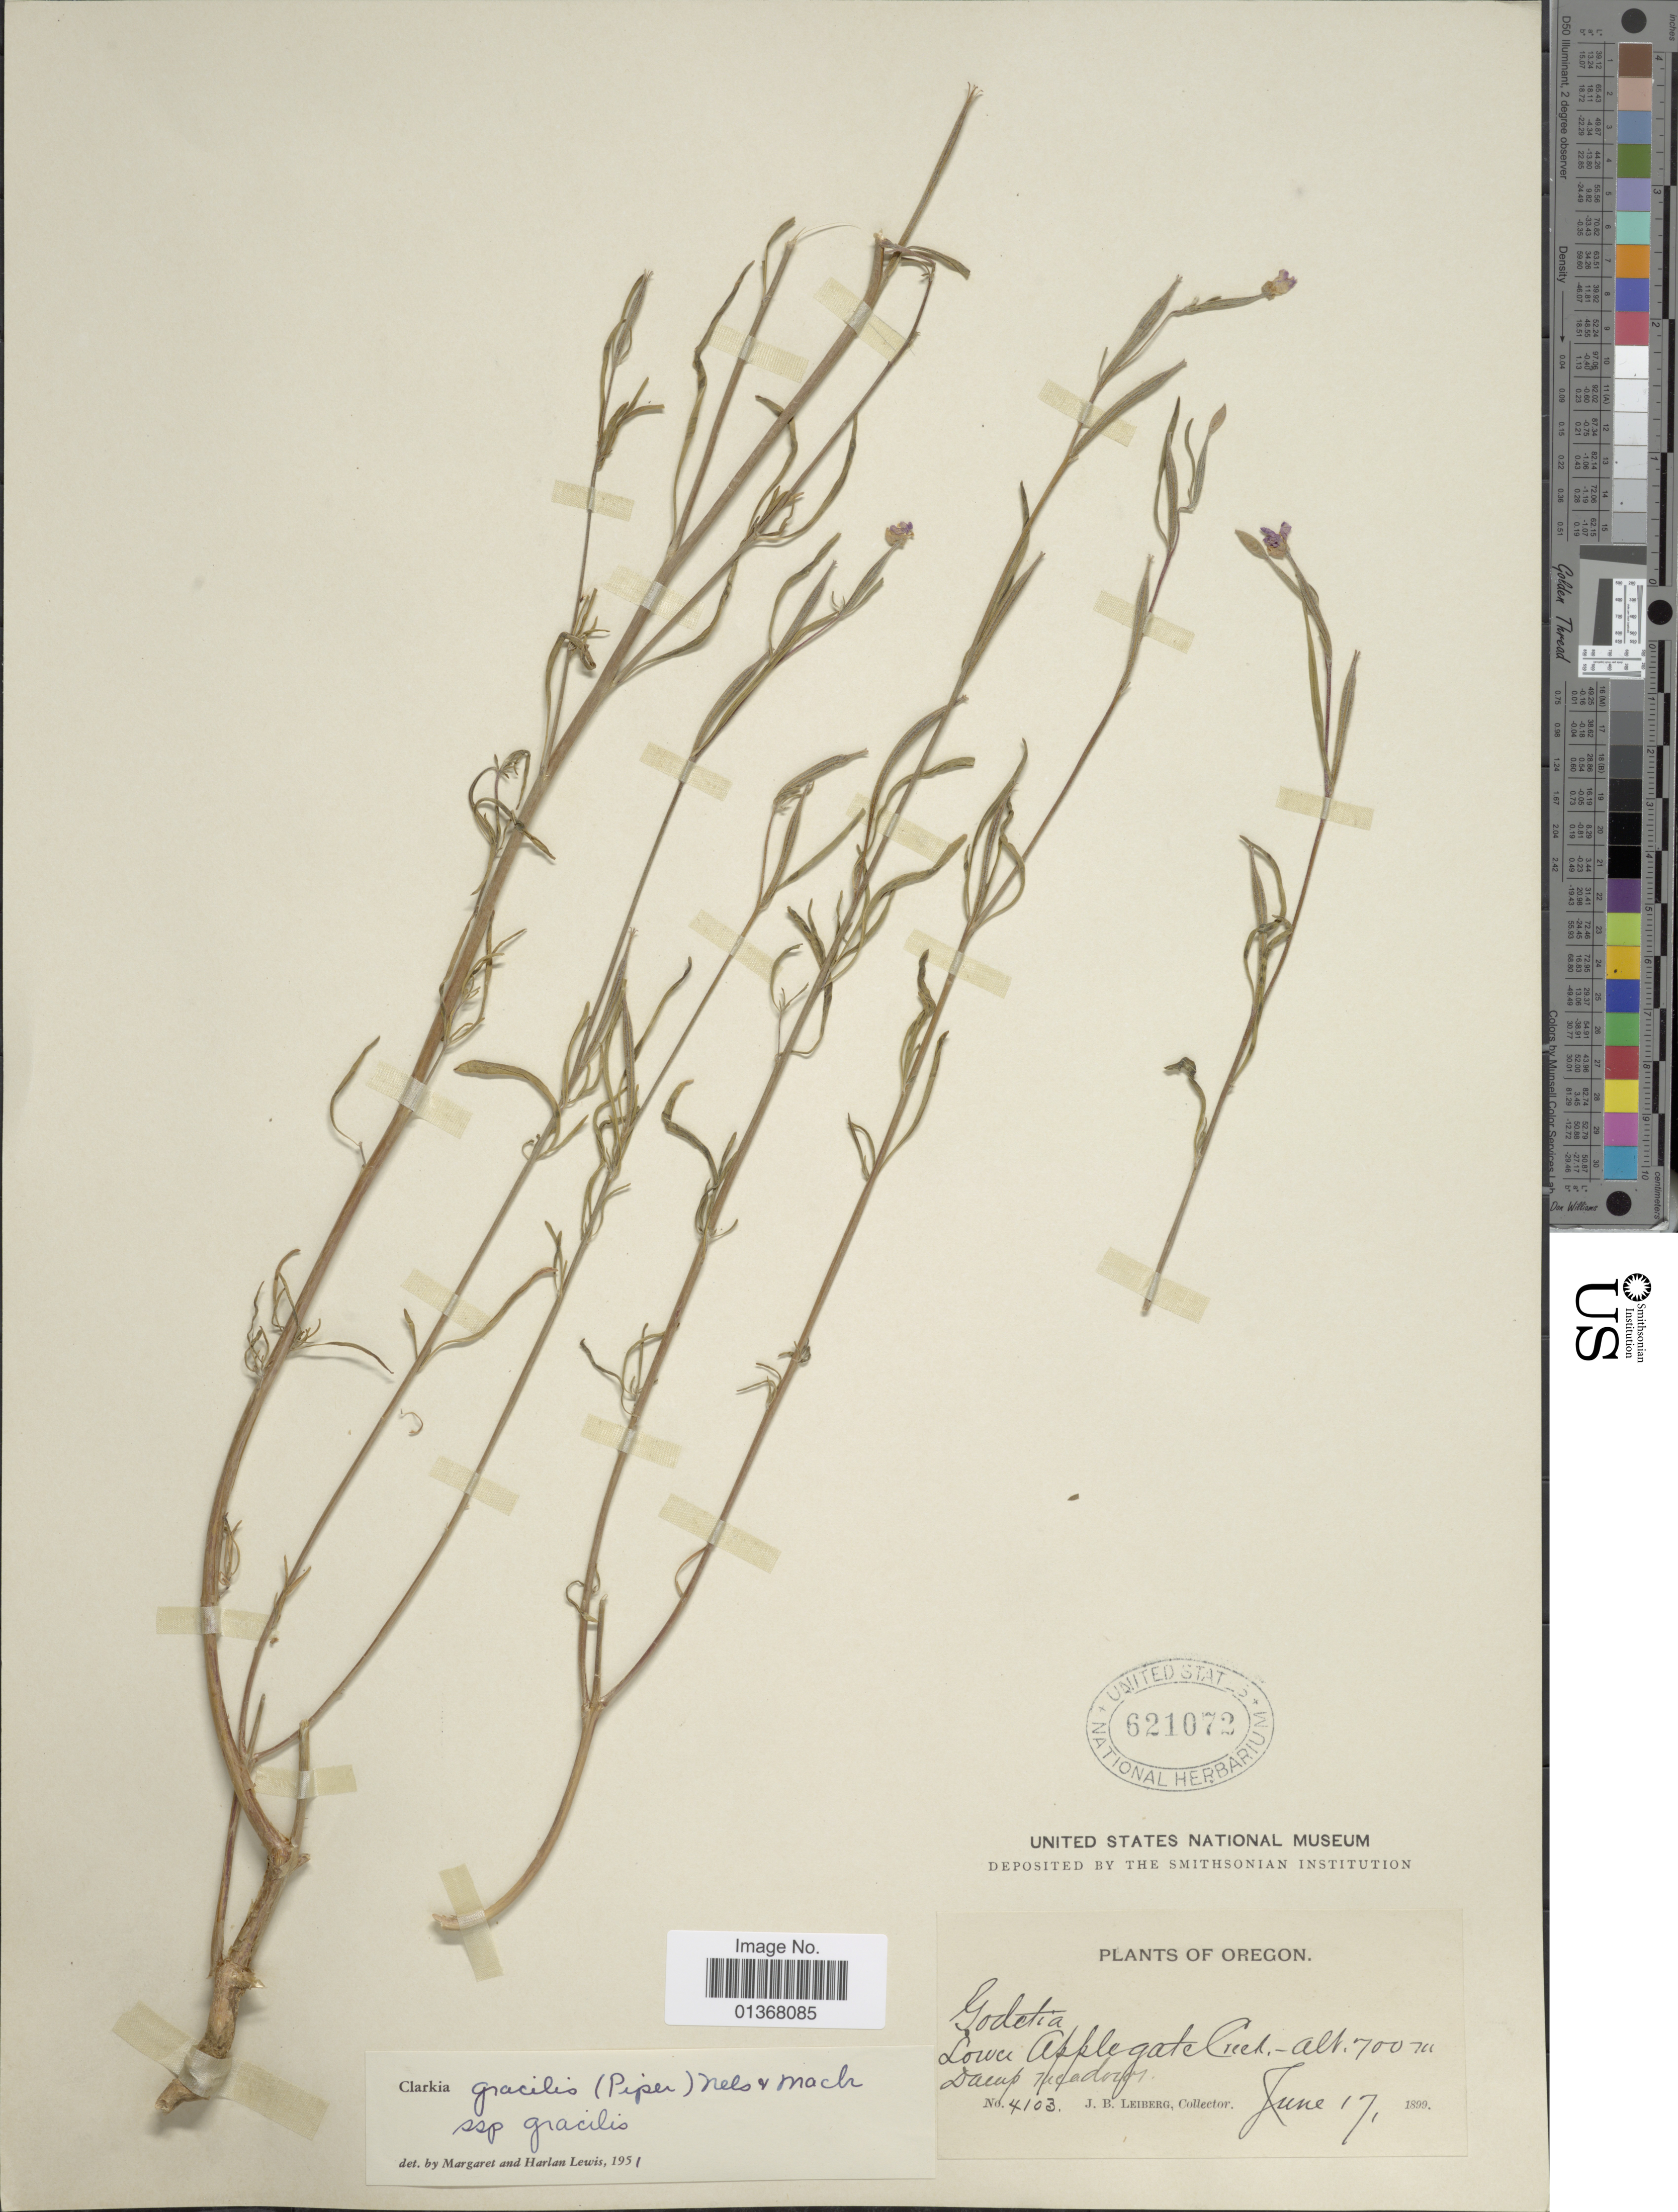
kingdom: Plantae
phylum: Tracheophyta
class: Magnoliopsida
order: Myrtales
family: Onagraceae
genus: Clarkia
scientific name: Clarkia gracilis subsp. gracilis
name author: (Piper) A. Nelson & J.F. Macbr.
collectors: J. B. Leiberg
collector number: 4103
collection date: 1899-06-17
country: United States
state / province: Oregon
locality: Lower Apple gate Creek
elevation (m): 700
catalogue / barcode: US 621072